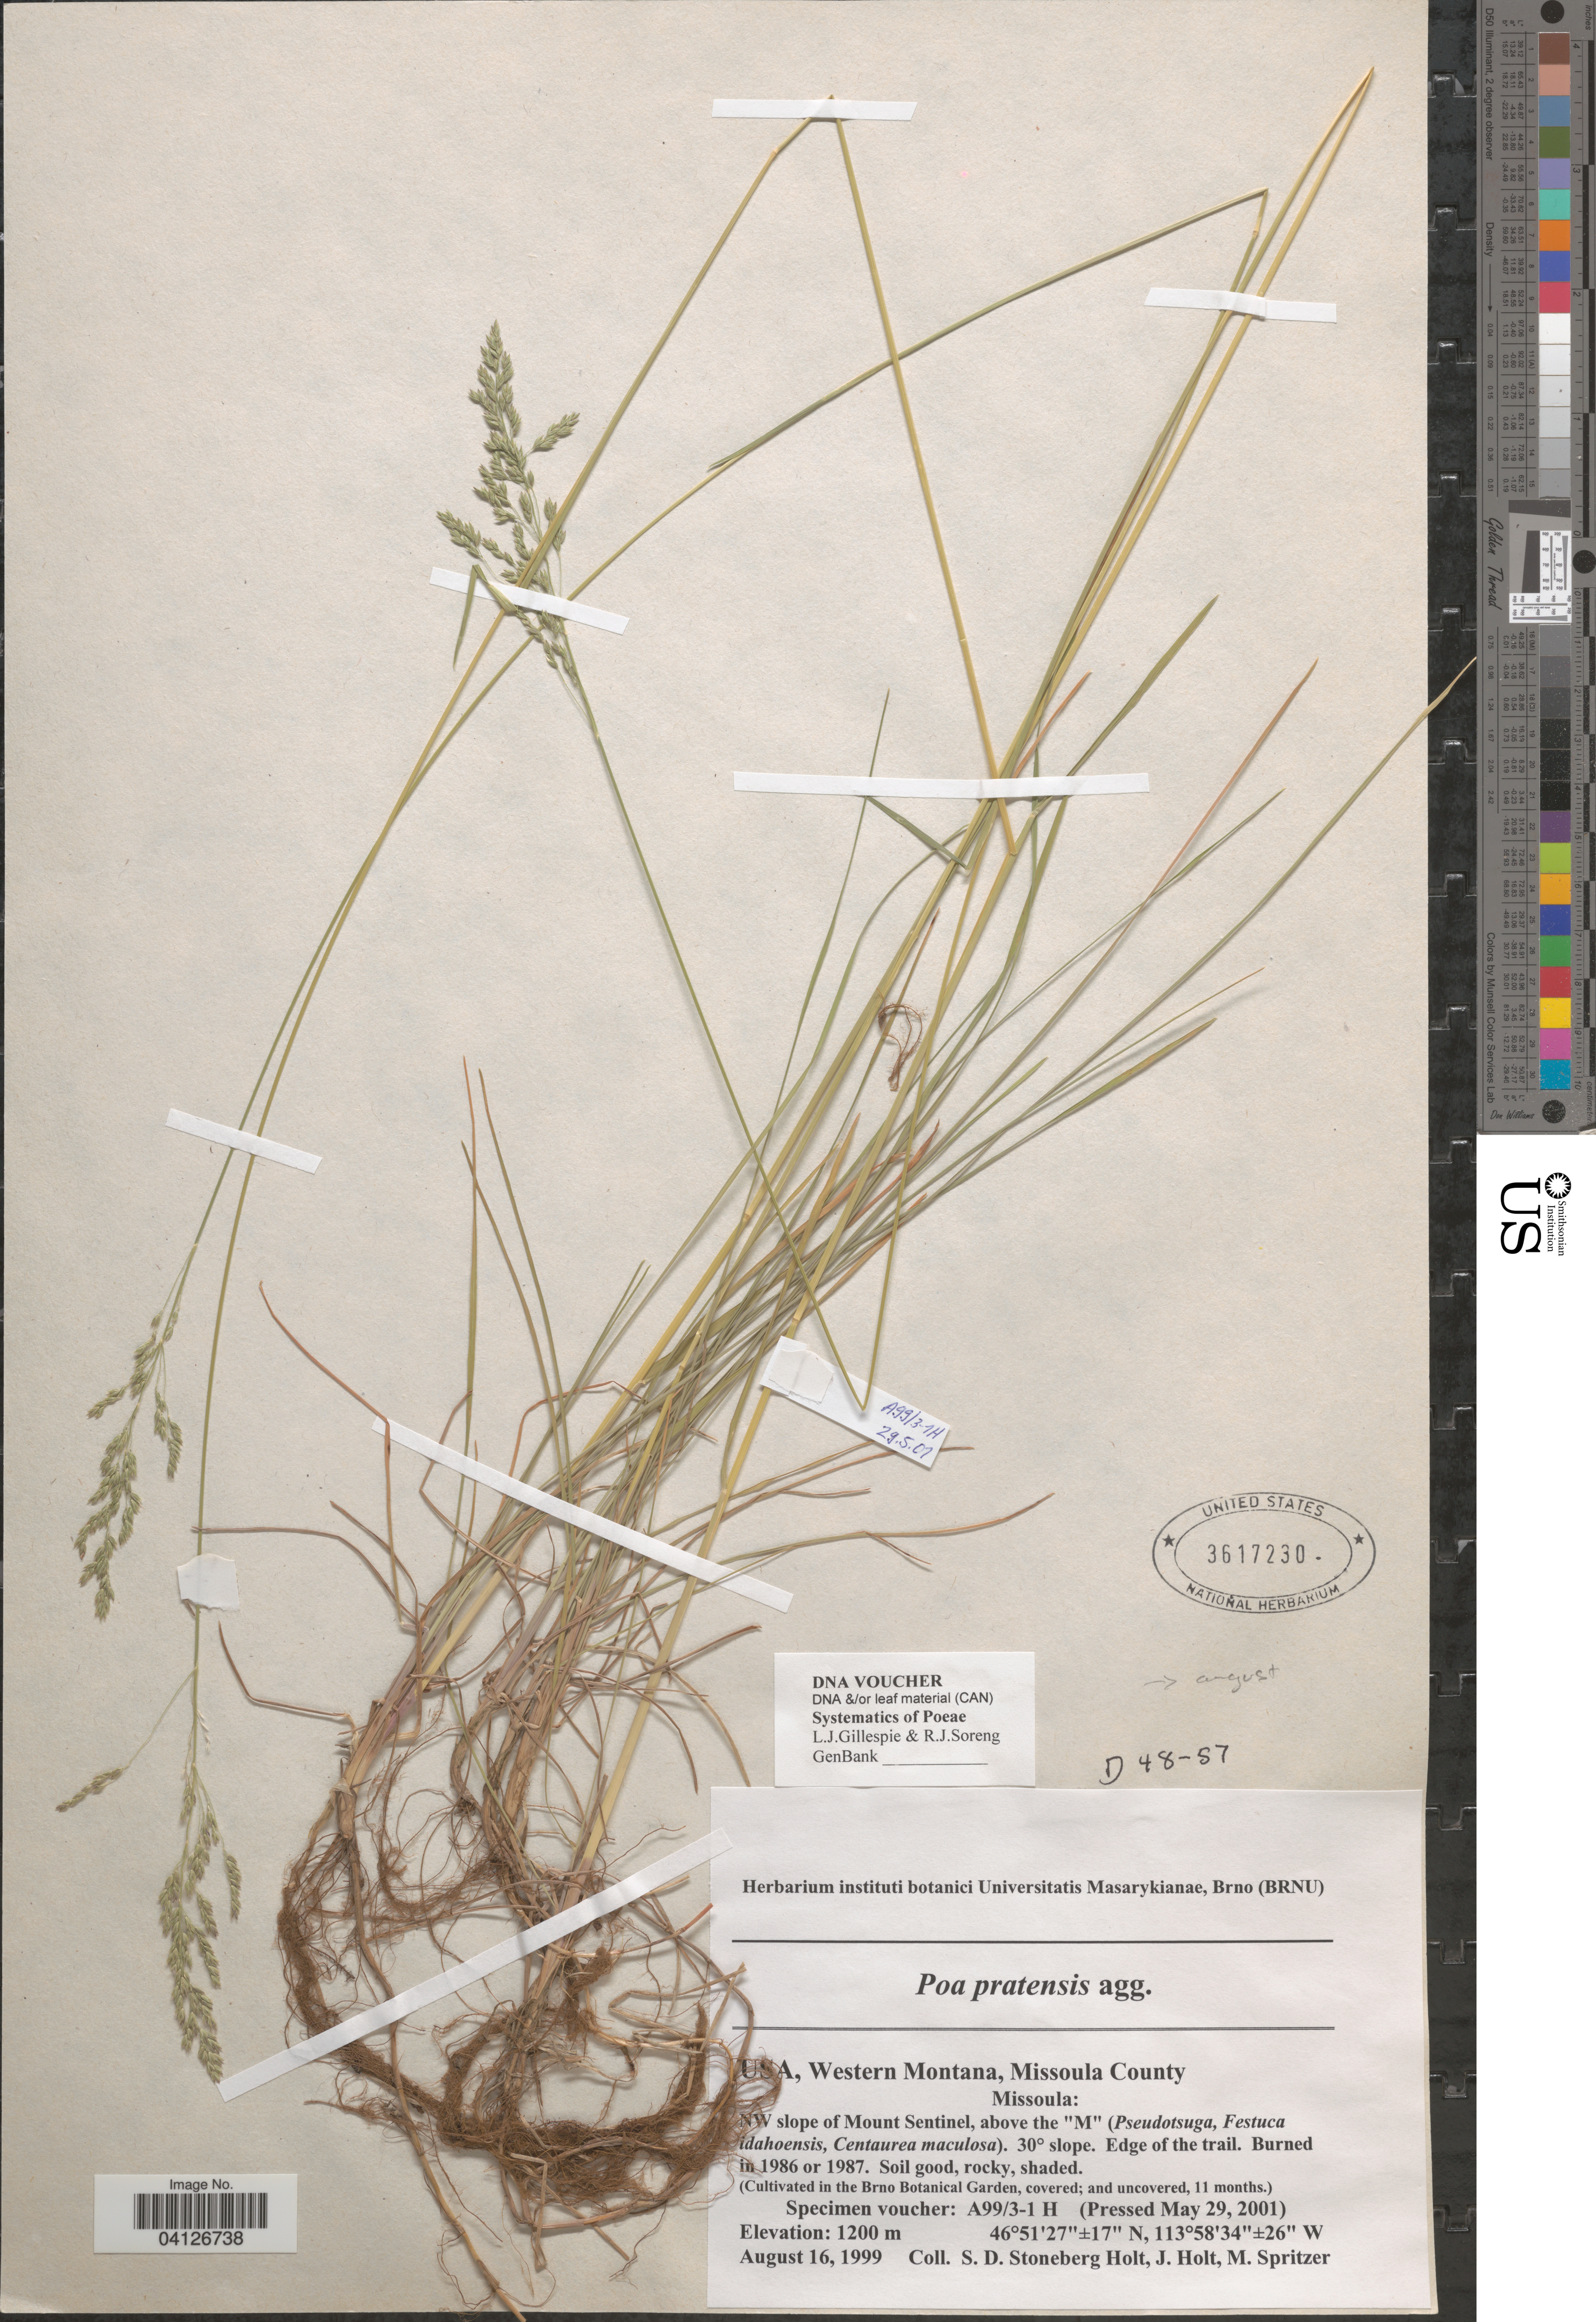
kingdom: Plantae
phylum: Tracheophyta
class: Liliopsida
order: Poales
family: Poaceae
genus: Poa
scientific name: Poa pratensis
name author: L.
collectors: Ex herb. instituti botanici Universitatis Masarykianae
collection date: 2001-05-29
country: Czechia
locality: (Cultivated in the Brno Botanical Garden, covered; and uncovered, 11 months.).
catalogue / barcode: US 3617230